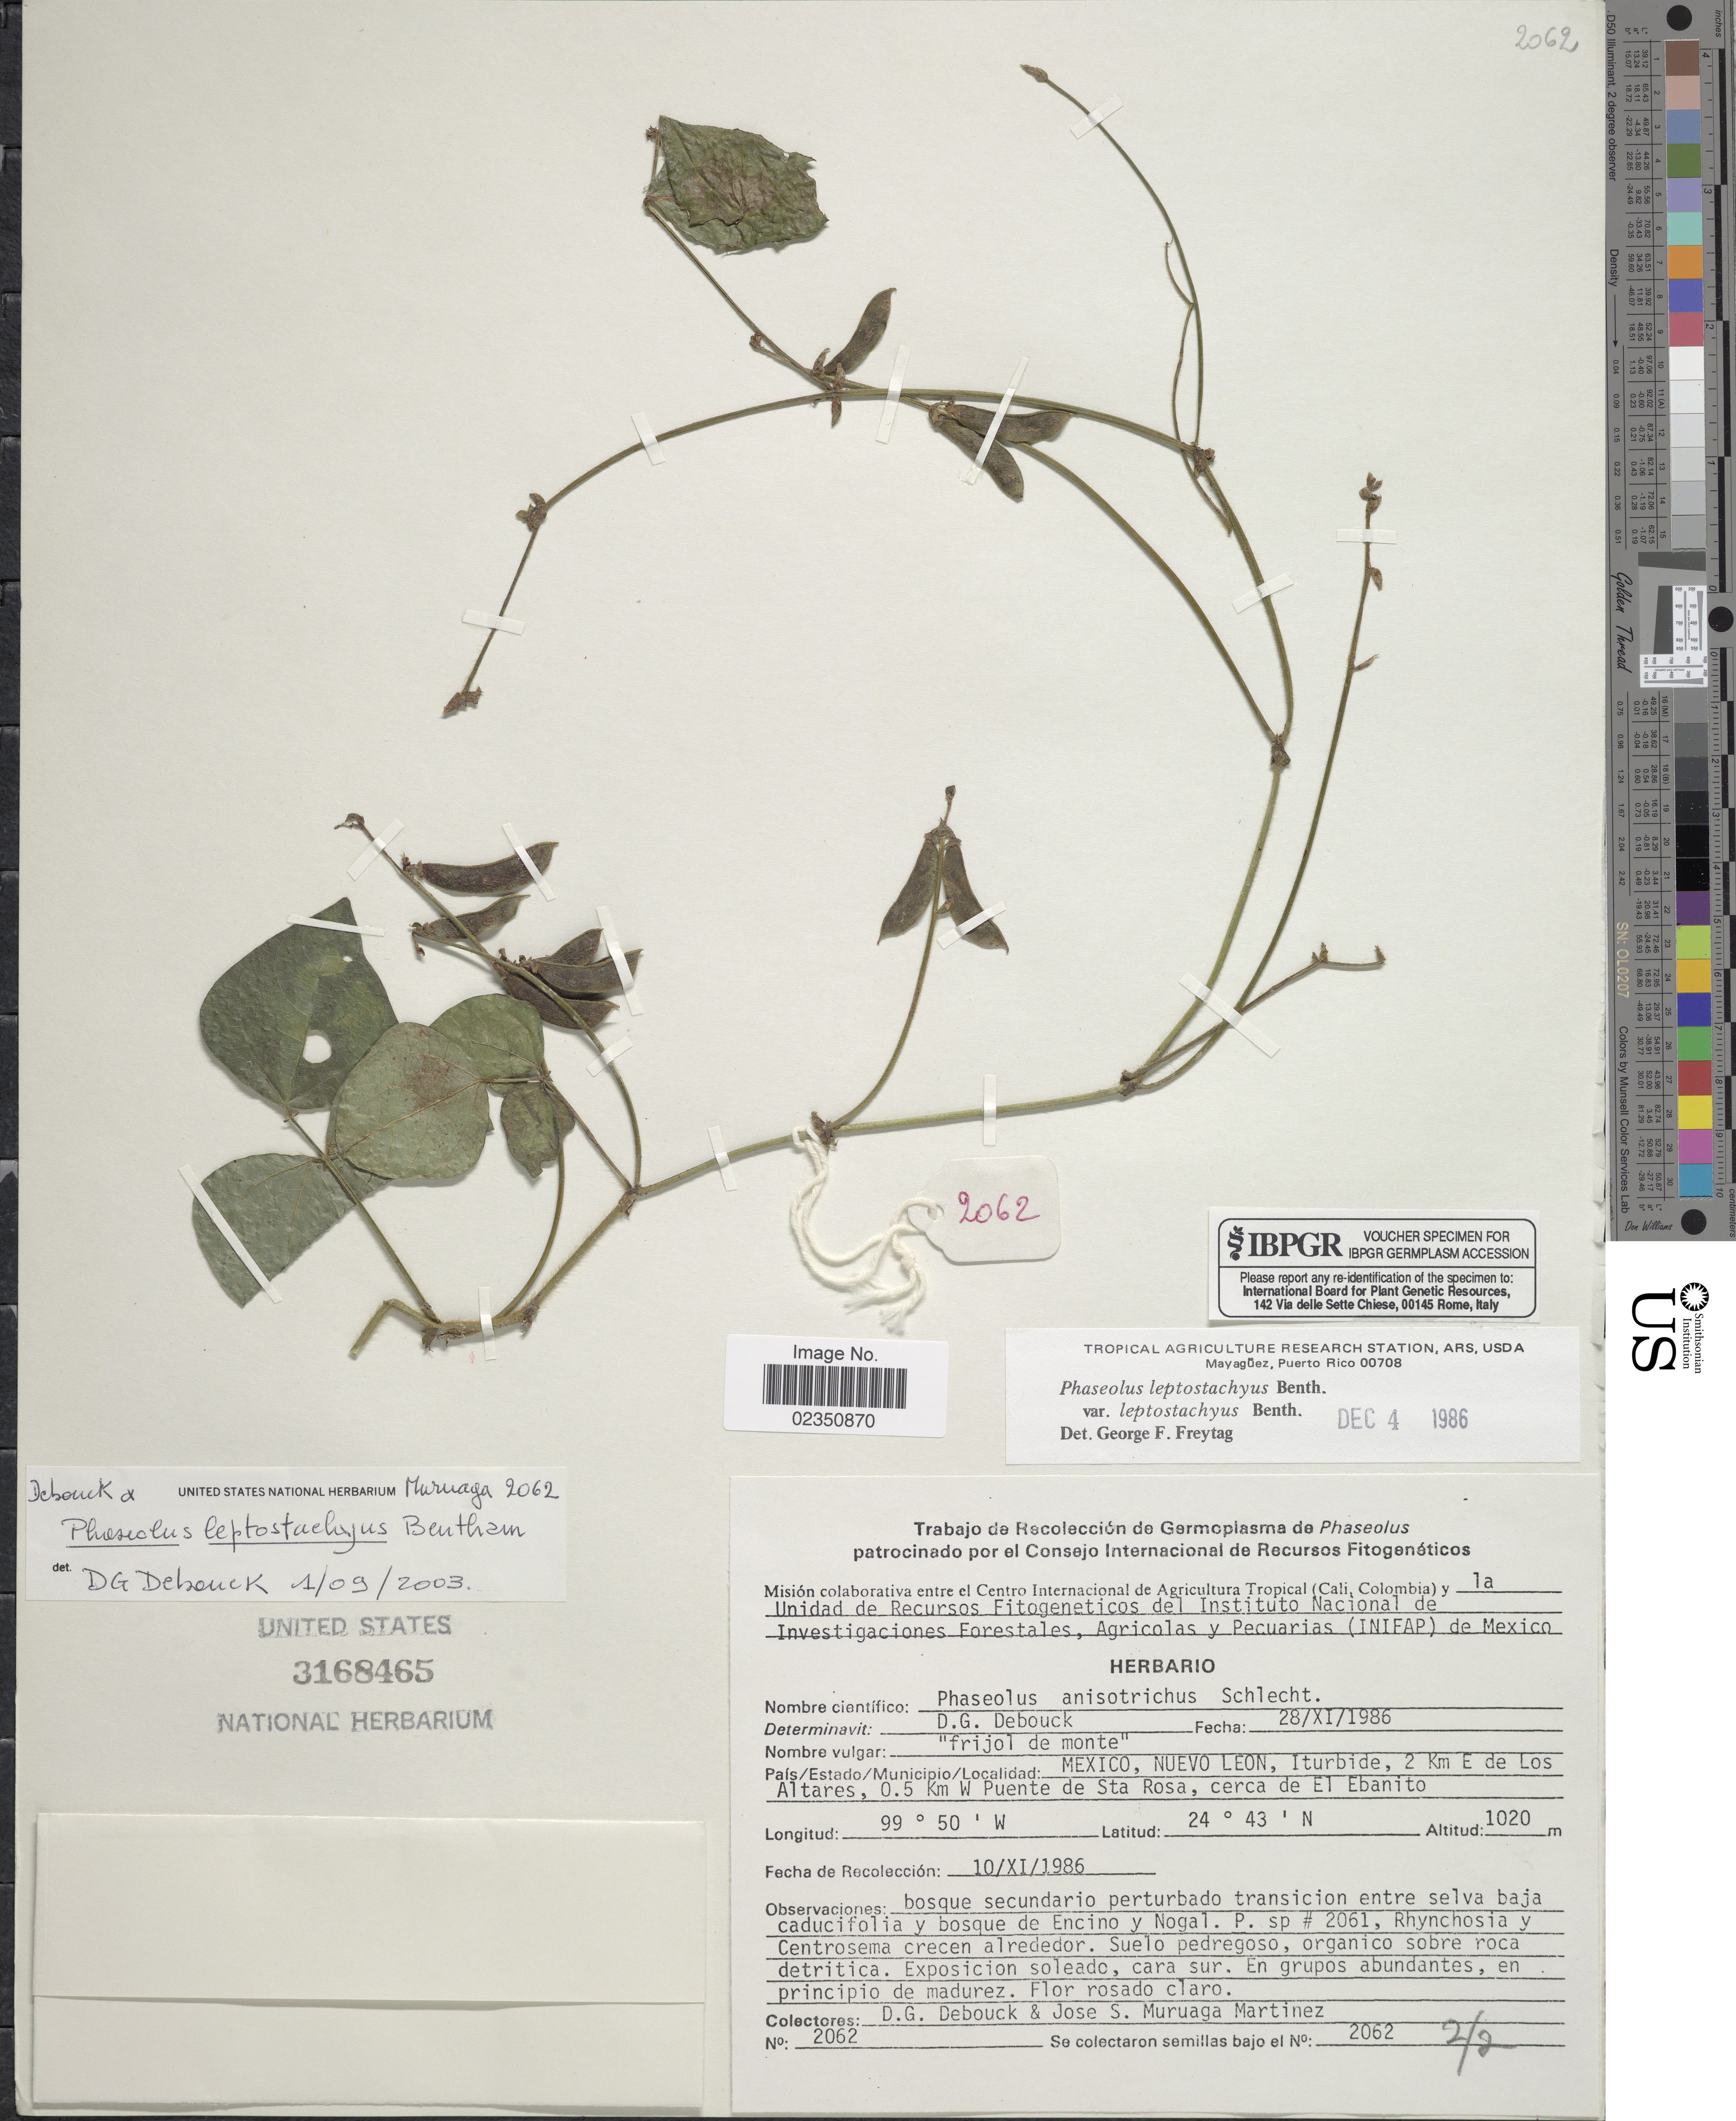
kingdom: Plantae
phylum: Tracheophyta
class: Magnoliopsida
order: Fabales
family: Fabaceae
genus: Phaseolus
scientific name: Phaseolus leptostachyus var. leptostachyus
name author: Benth.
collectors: D. Debouck & J. Muruaga Martinez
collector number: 2062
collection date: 1986-11-10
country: Mexico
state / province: Nuevo León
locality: Iturbide, 2 km E de Los altares, 0.5 km W Puente de Sta Rosa, cerca de El Ebanito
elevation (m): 1020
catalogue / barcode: US 3168465